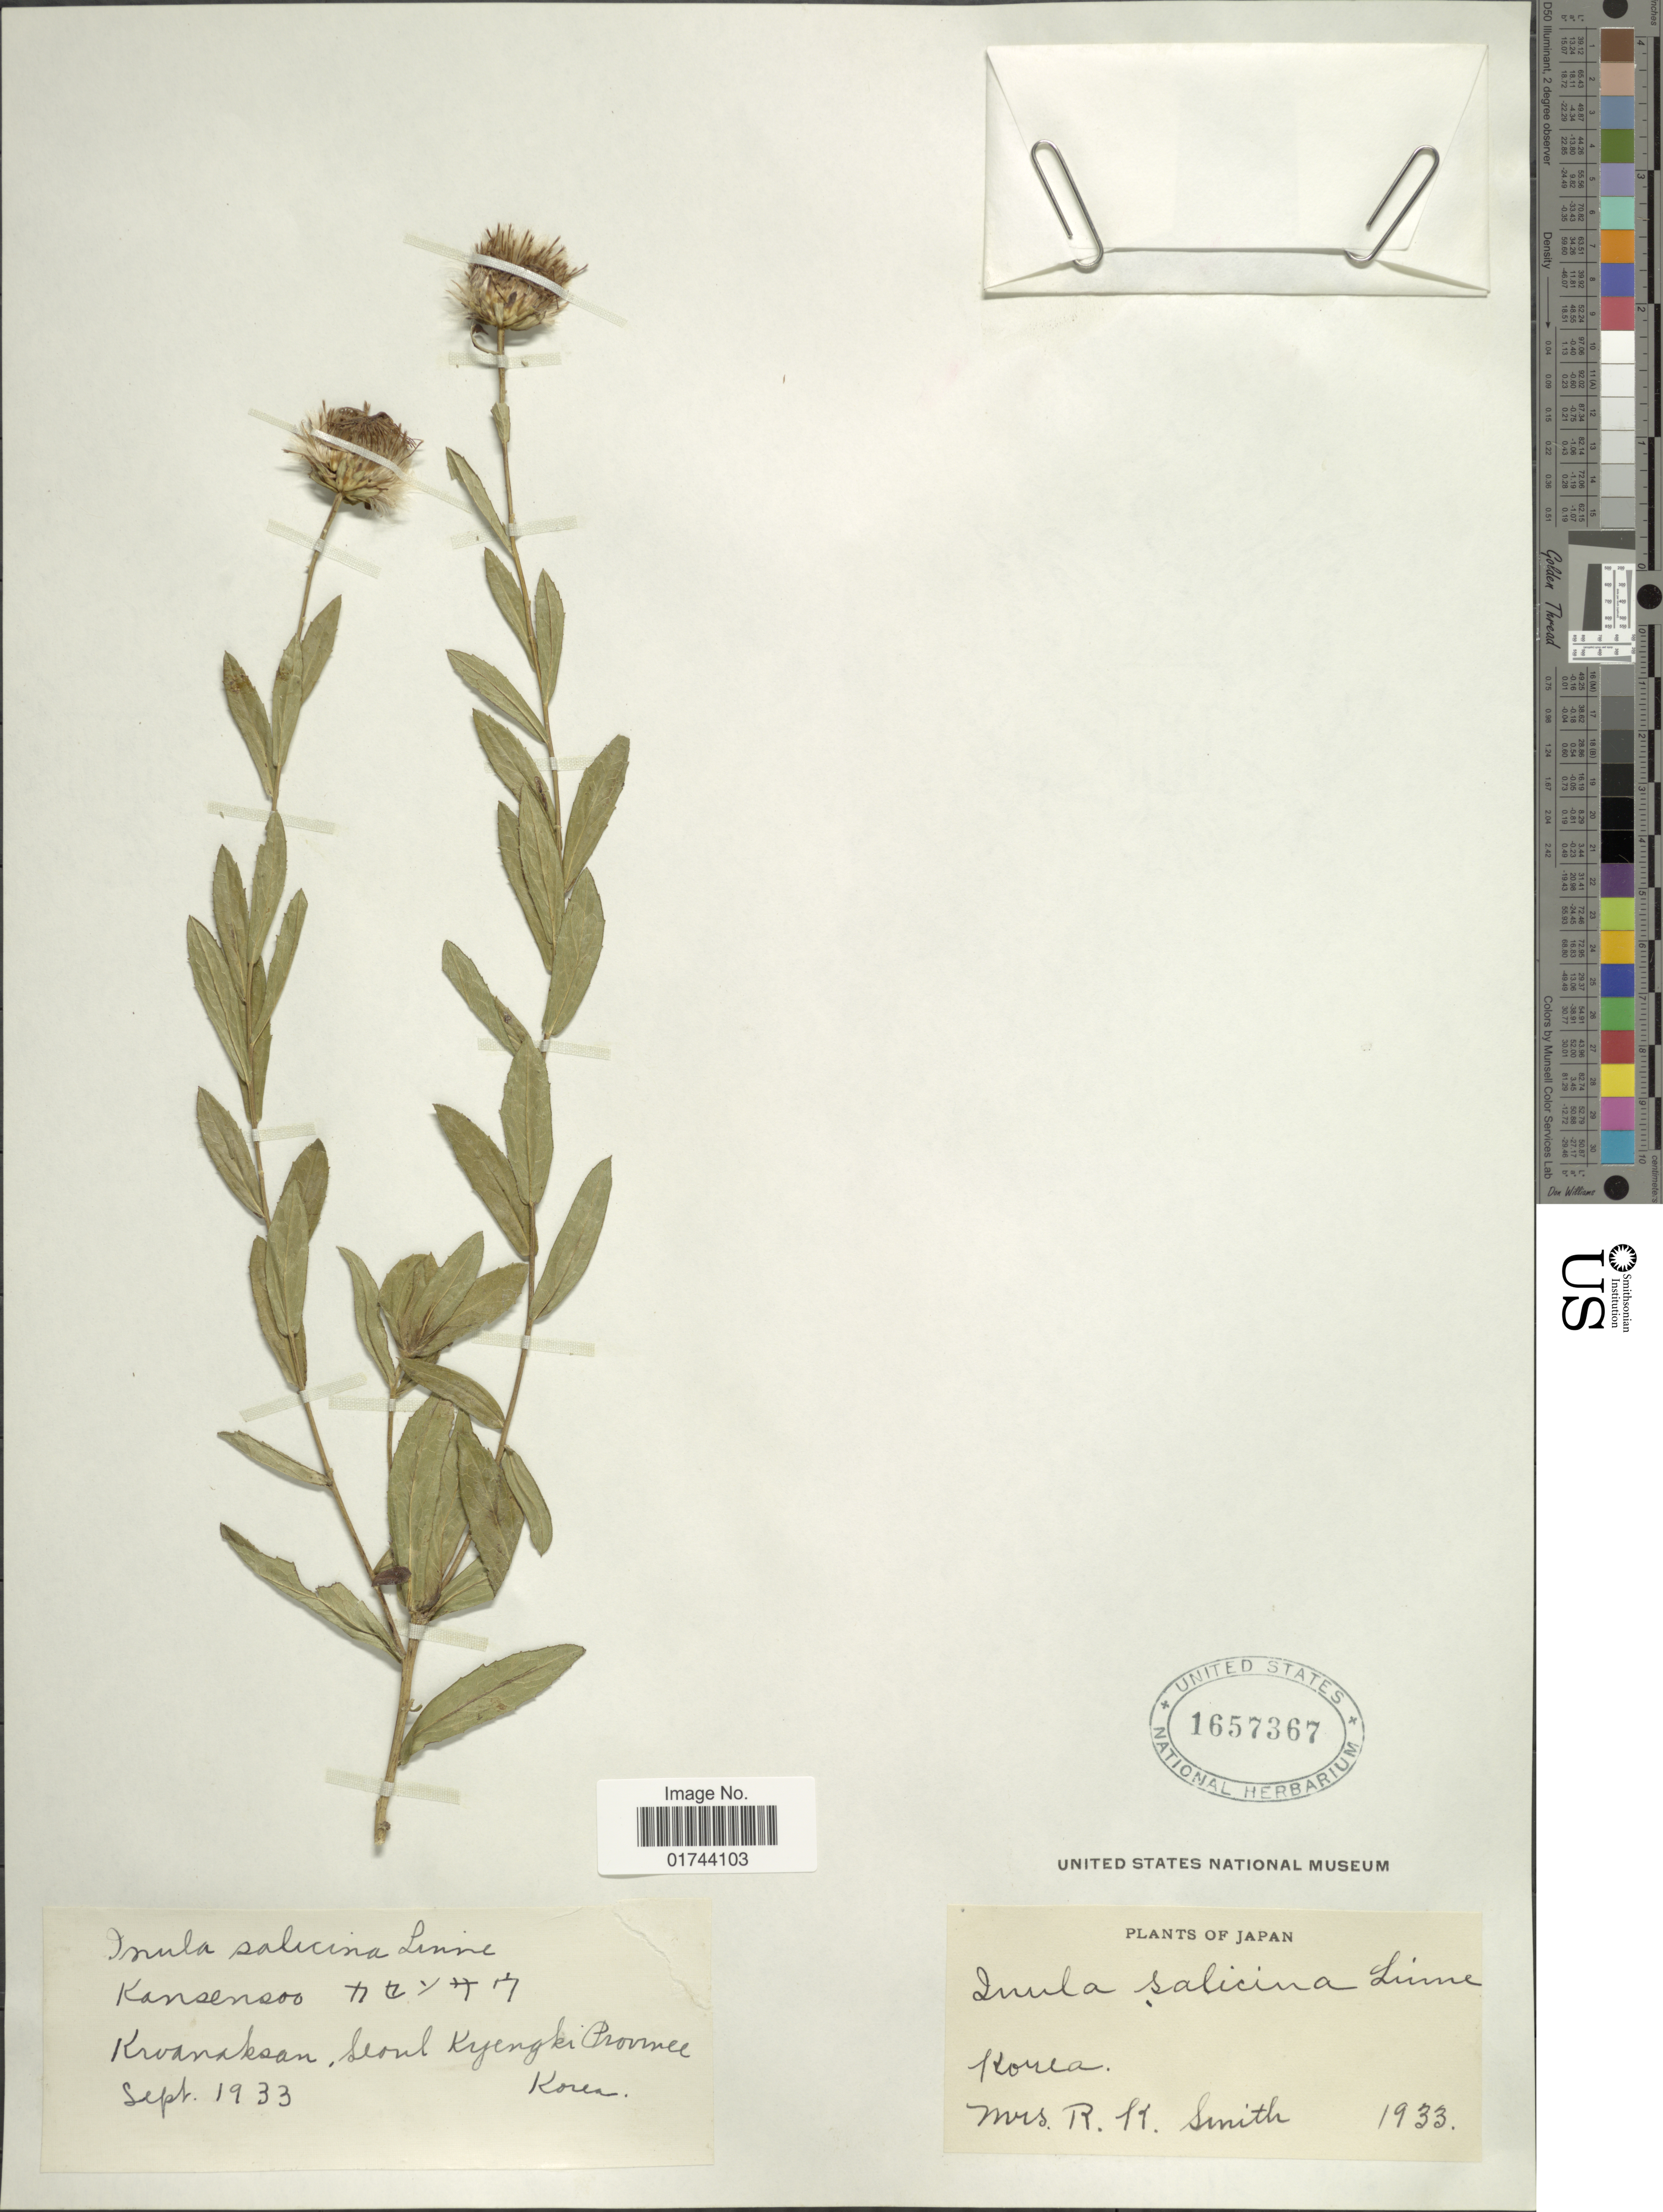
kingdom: Plantae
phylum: Tracheophyta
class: Magnoliopsida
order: Asterales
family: Asteraceae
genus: Inula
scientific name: Inula salicina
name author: L.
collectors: R. Smith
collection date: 1933-09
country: South Korea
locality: Kwanaksan, Seoul Kyengki Province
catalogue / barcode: US 1657367